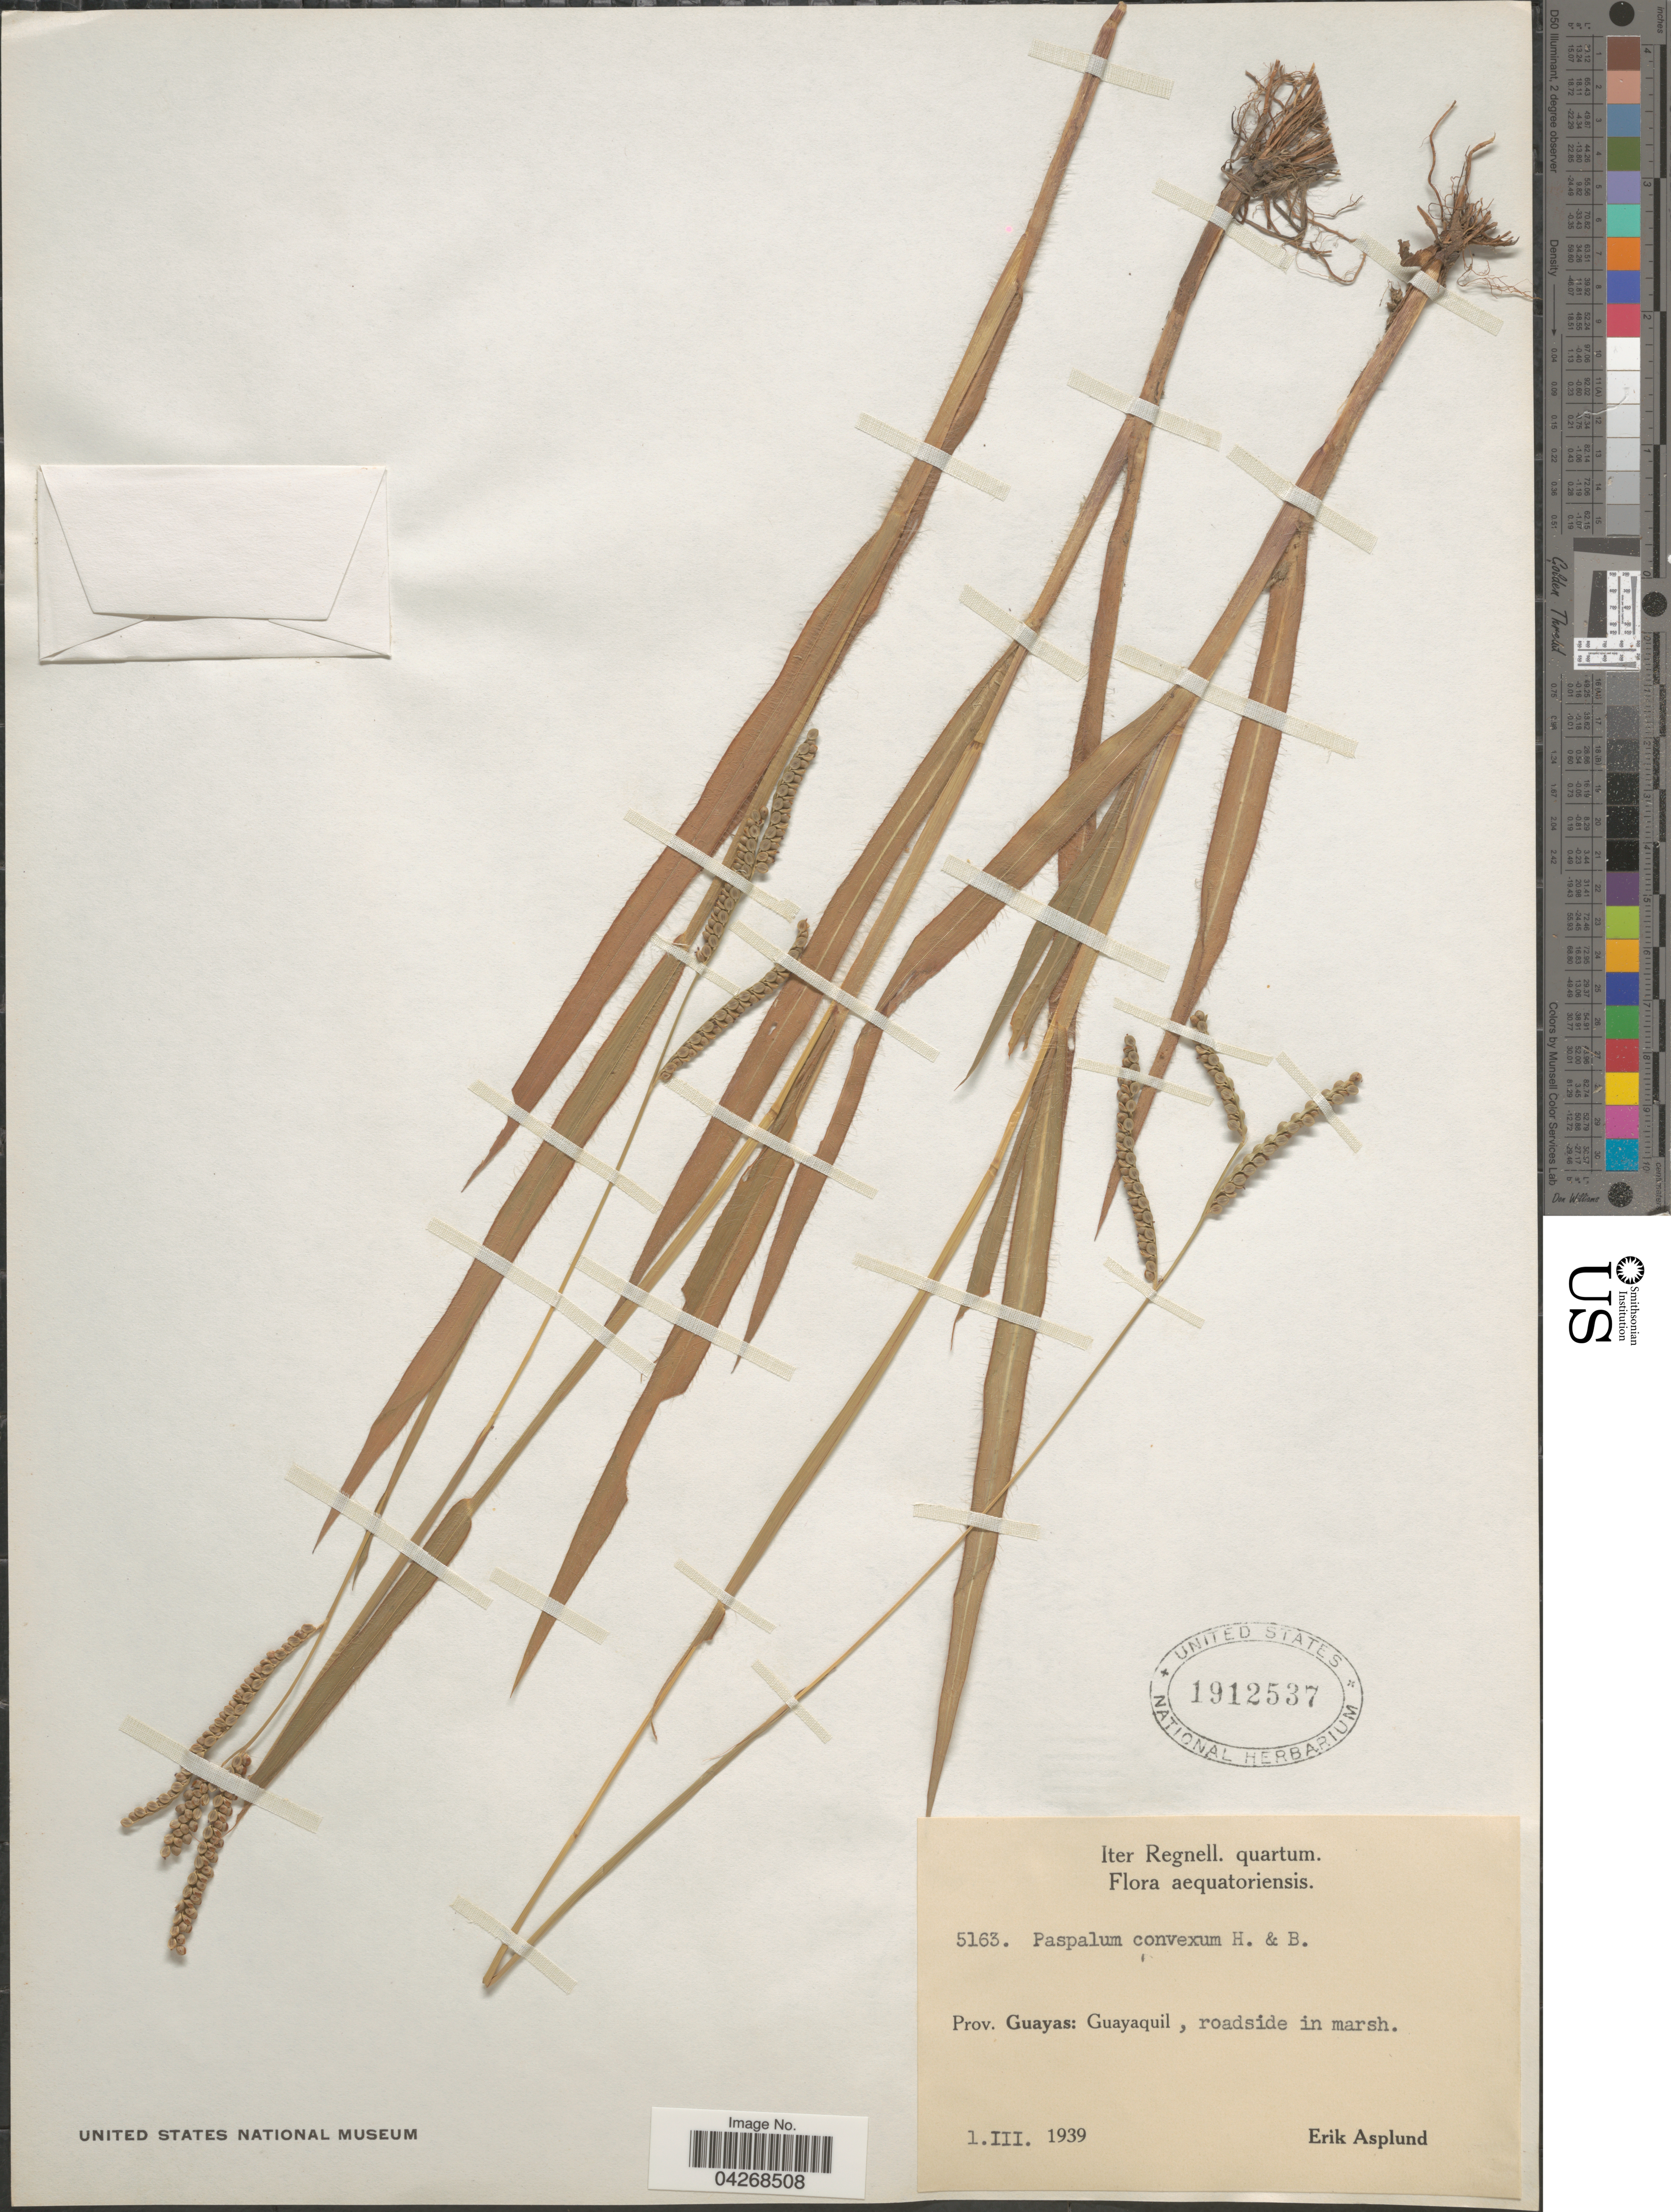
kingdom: Plantae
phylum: Tracheophyta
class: Liliopsida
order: Poales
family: Poaceae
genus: Paspalum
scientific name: Paspalum convexum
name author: Humb. & Bonpl. ex Flüggé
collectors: E. Asplund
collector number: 5163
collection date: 1939-03-01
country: Ecuador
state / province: Guayas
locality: Iter Regnell. quartum. Guayaquil, roadside in marsh.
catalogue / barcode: US 1912537